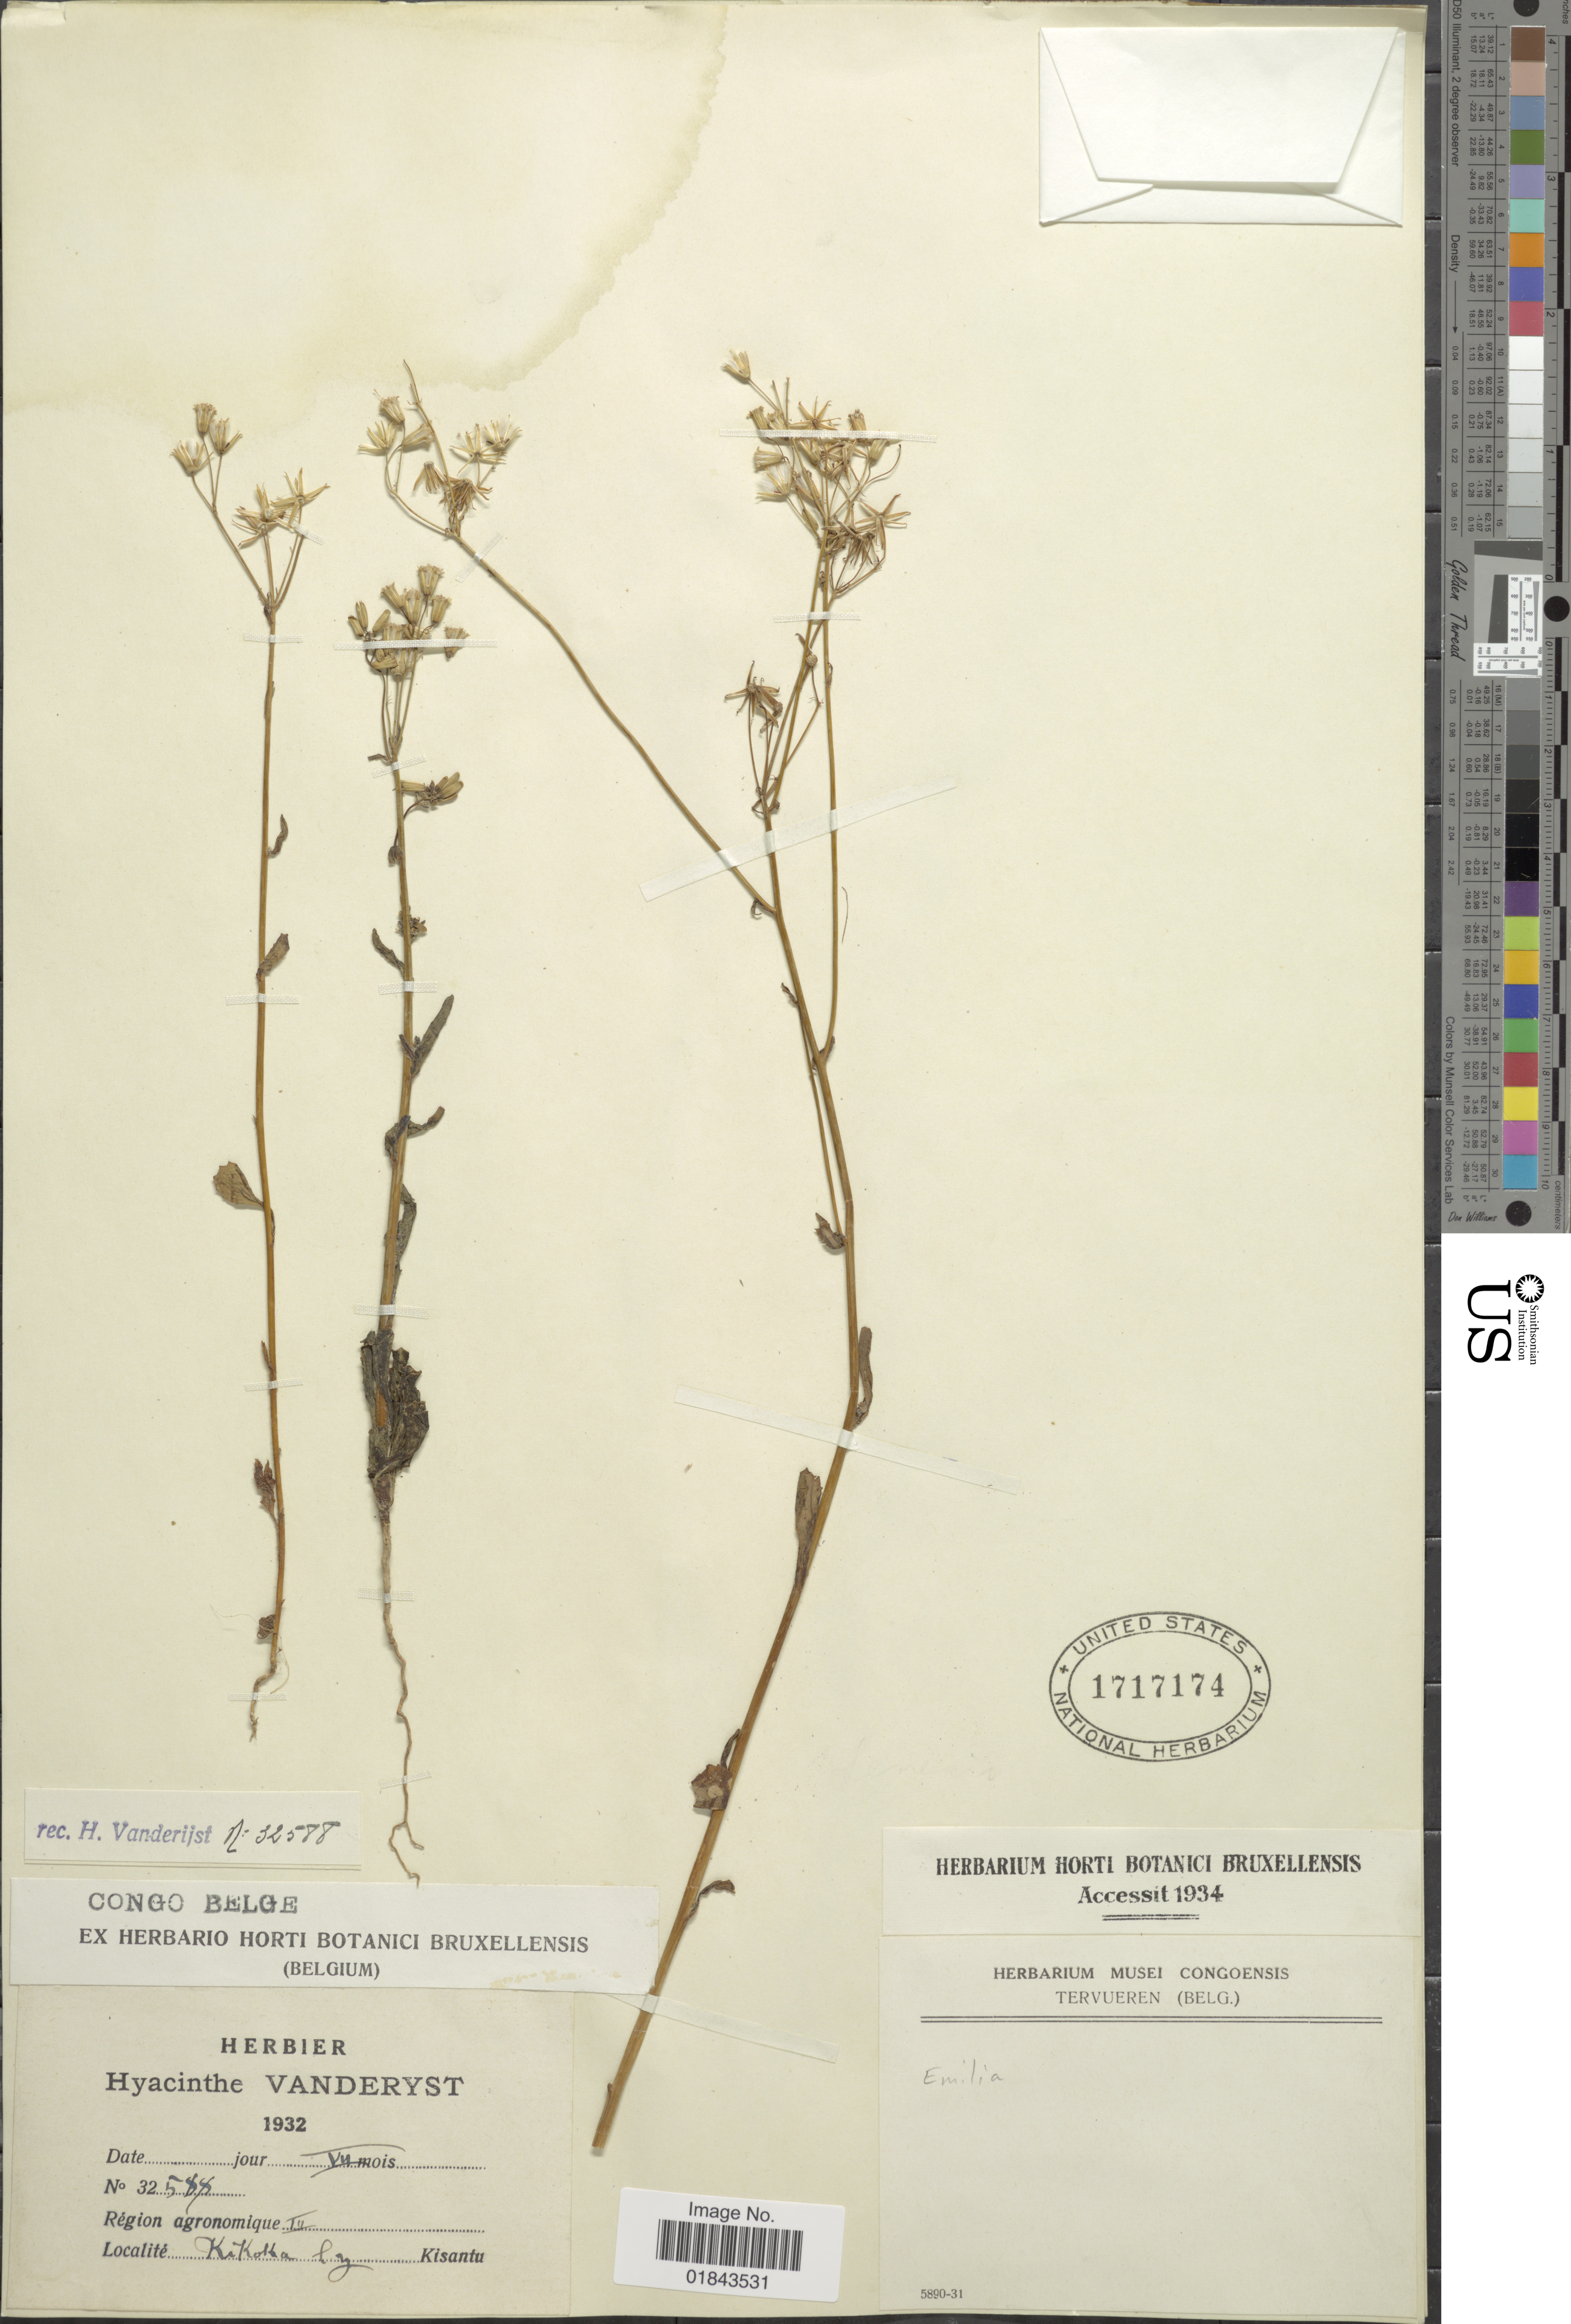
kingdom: Plantae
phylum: Tracheophyta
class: Magnoliopsida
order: Asterales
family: Asteraceae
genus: Emilia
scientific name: Emilia sp.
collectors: ex herb. H. Vanderyst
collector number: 32588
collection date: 1932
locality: Kikouka Cy., Kisanto [interpreted]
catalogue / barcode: US 1717174